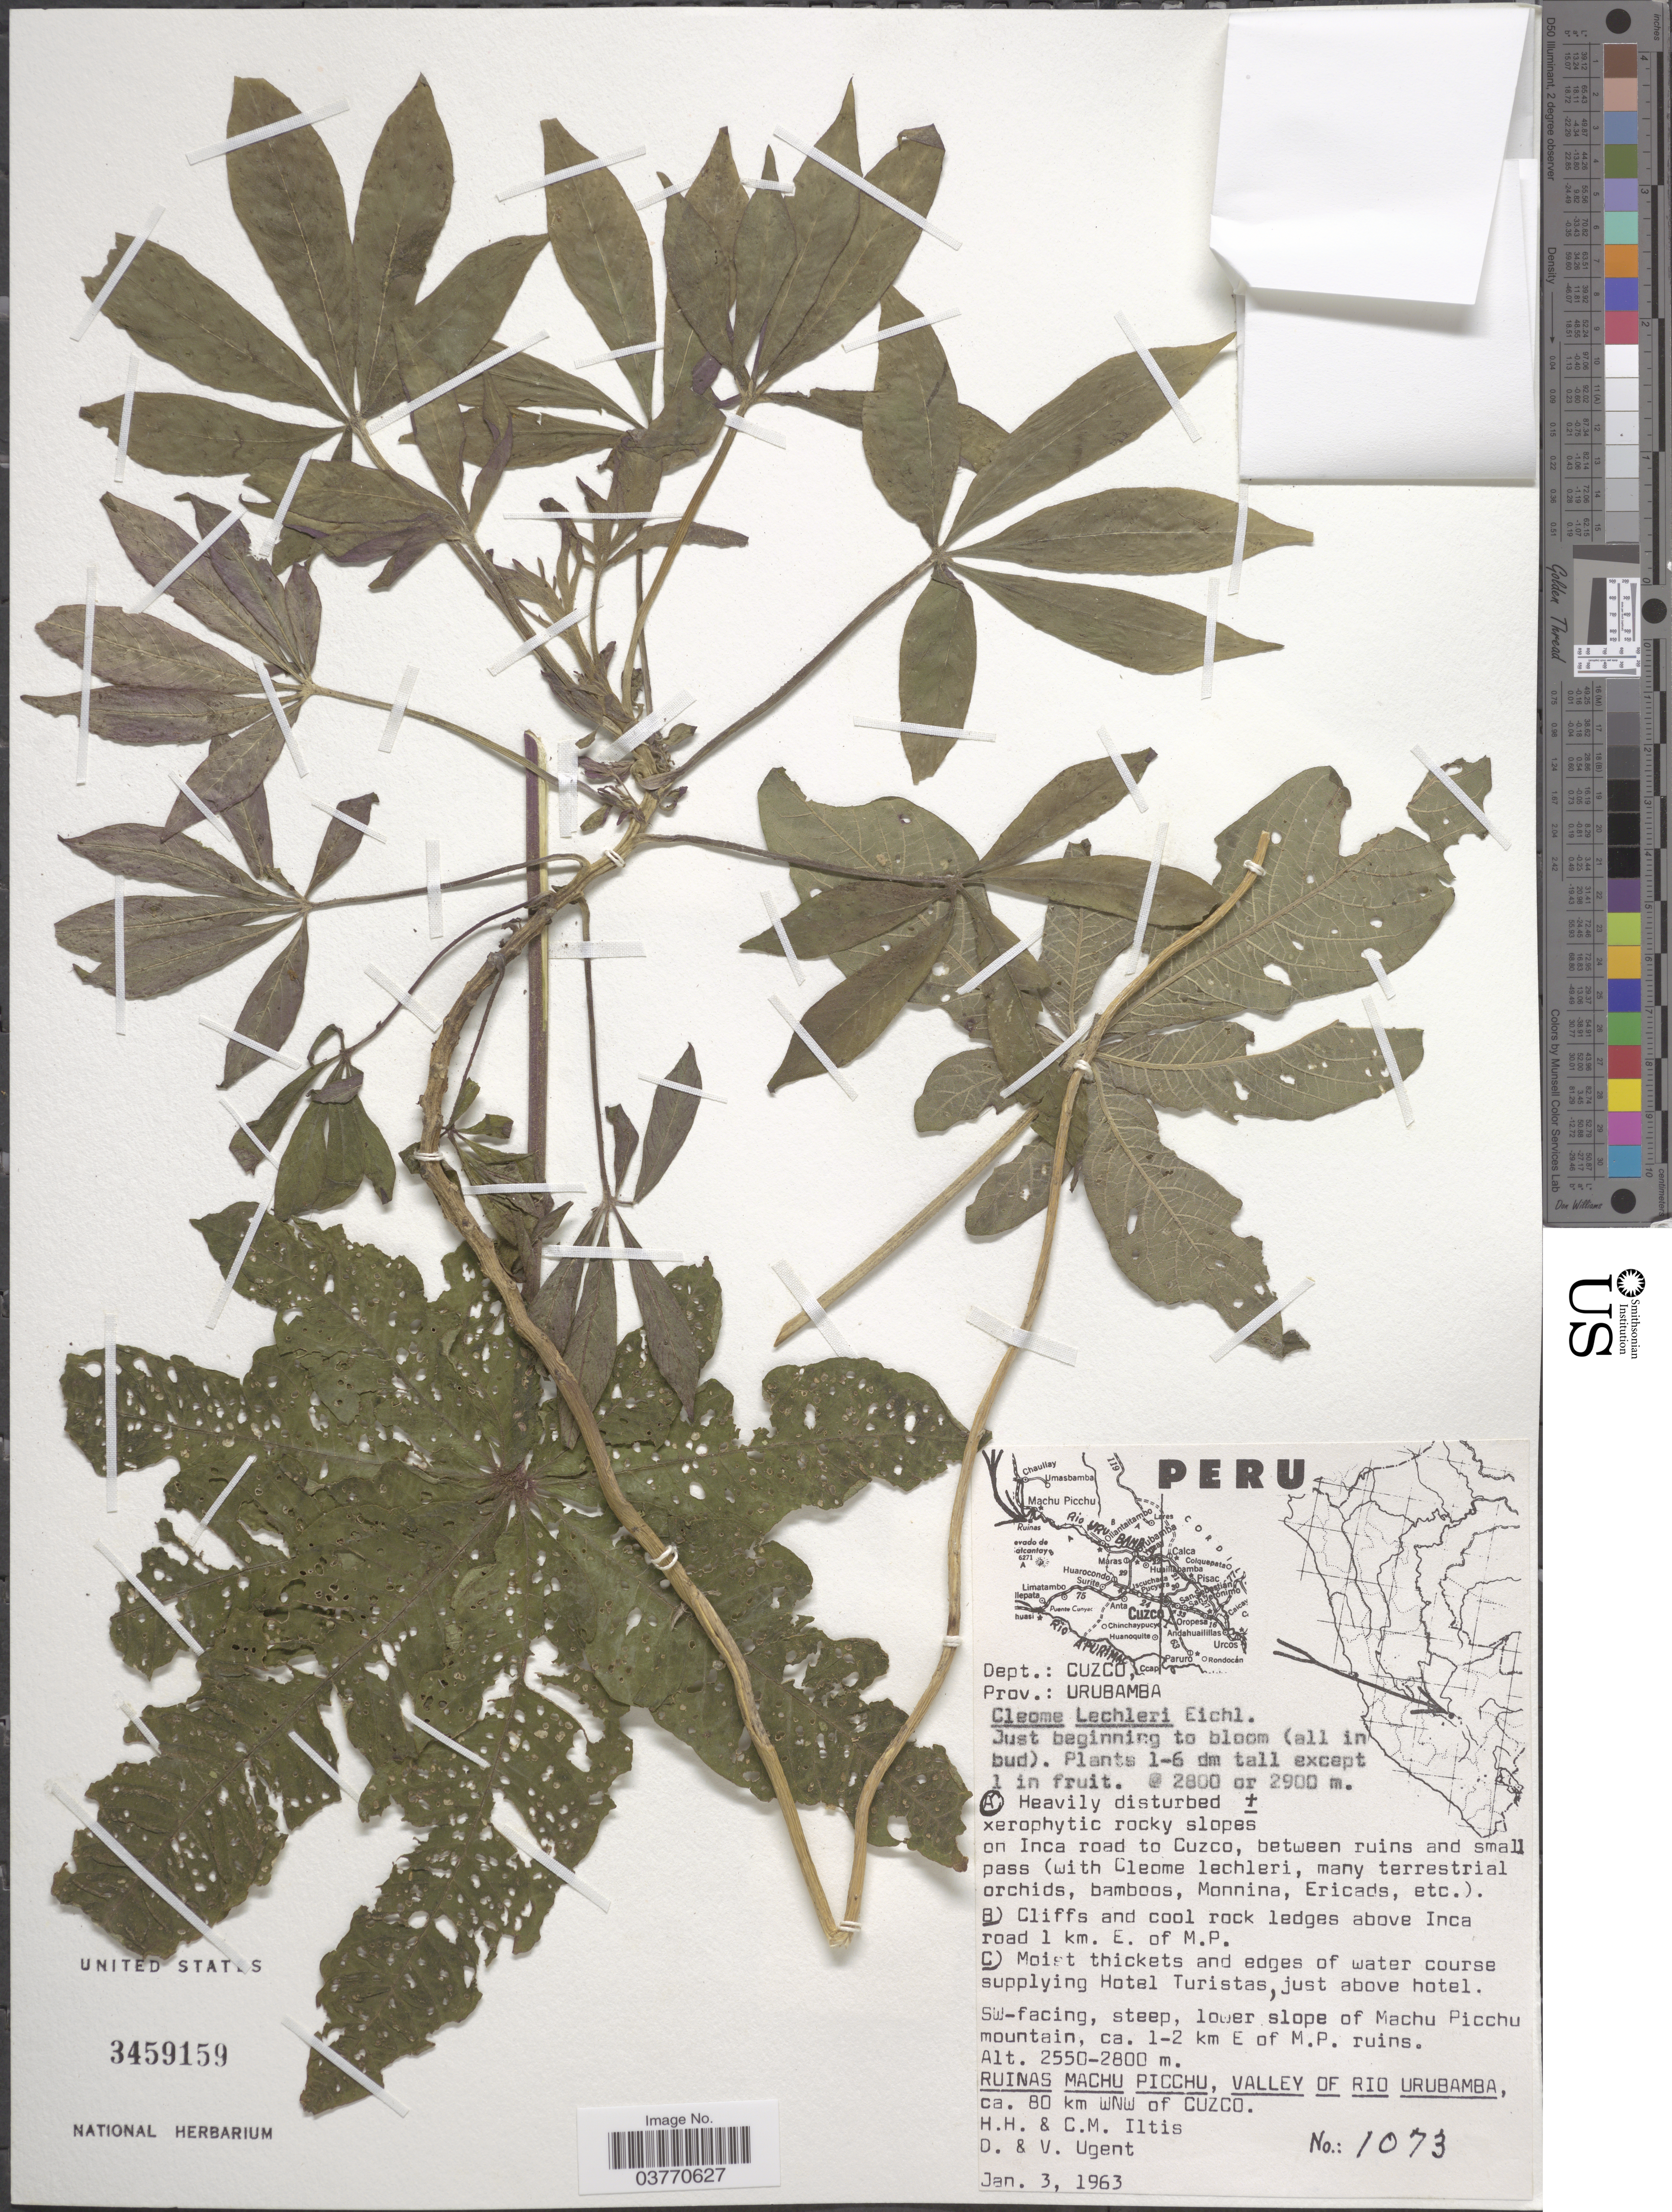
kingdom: Plantae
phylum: Tracheophyta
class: Magnoliopsida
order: Brassicales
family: Cleomaceae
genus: Andinocleome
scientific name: Andinocleome lechleri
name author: (Eichler) Iltis & Cochrane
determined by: Strong, M. T., (US), Smithsonian Institution - National Museum of Natural History (UNITED STATES)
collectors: H. H. Iltis, C. M Iltis, D. Ugent & V. Ugent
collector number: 1073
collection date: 1963-01-03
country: Peru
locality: Dept.: Cuzco. Prov.: Urubamba. On Inca road to Cuzco, between ruins and small pass. SW-facing, steep, lower slope of Machu Picchu mountain, ca. 1-2 km E of M.P. ruins. Ruinas Machu Picchu, Valley of Rio Urbamba, ca. 80 km WNW of Cuzco.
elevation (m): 2550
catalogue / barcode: US 3459159